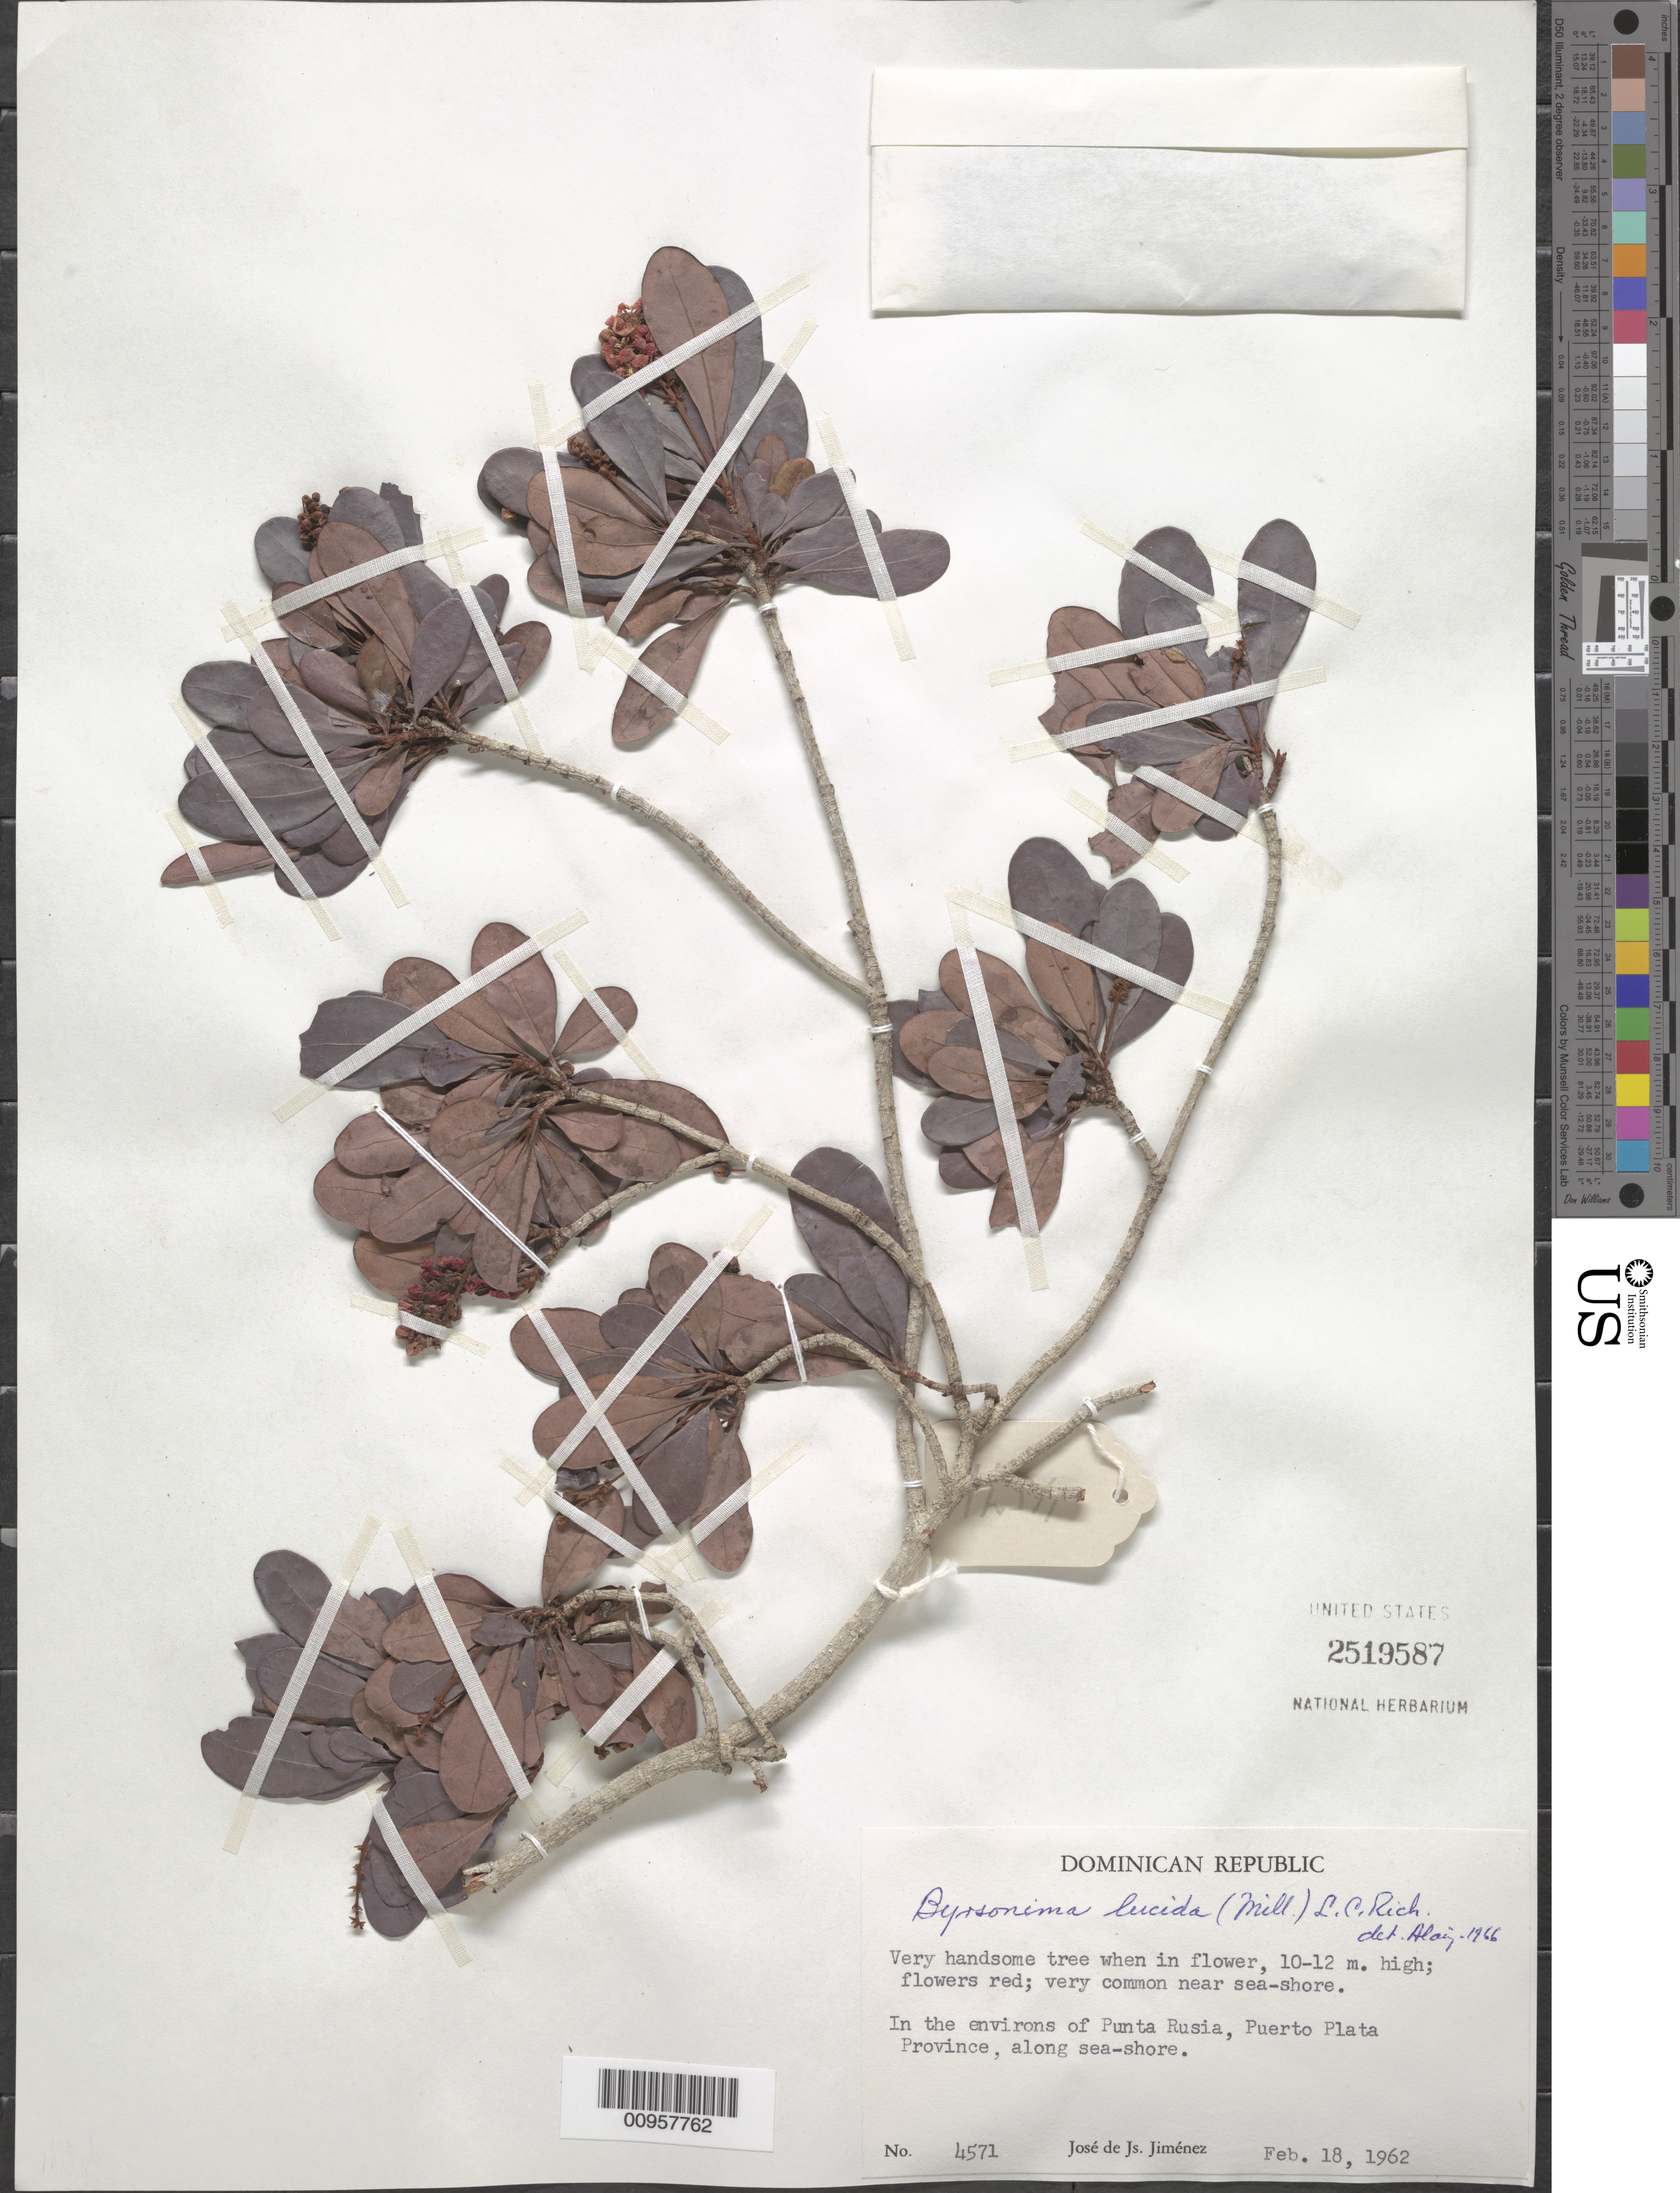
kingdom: Plantae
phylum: Tracheophyta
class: Magnoliopsida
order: Malpighiales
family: Malpighiaceae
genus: Byrsonima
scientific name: Byrsonima lucida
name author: (Mill.) DC.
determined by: Liogier, Alain H.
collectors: J. J. Jiménez Almonte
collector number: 4571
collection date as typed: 18 Feb 1962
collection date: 1962-02-18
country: Dominican Republic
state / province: Puerto Plata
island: Hispaniola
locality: In the environs of Punta Rusia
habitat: Along sea-shore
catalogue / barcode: US 2519587